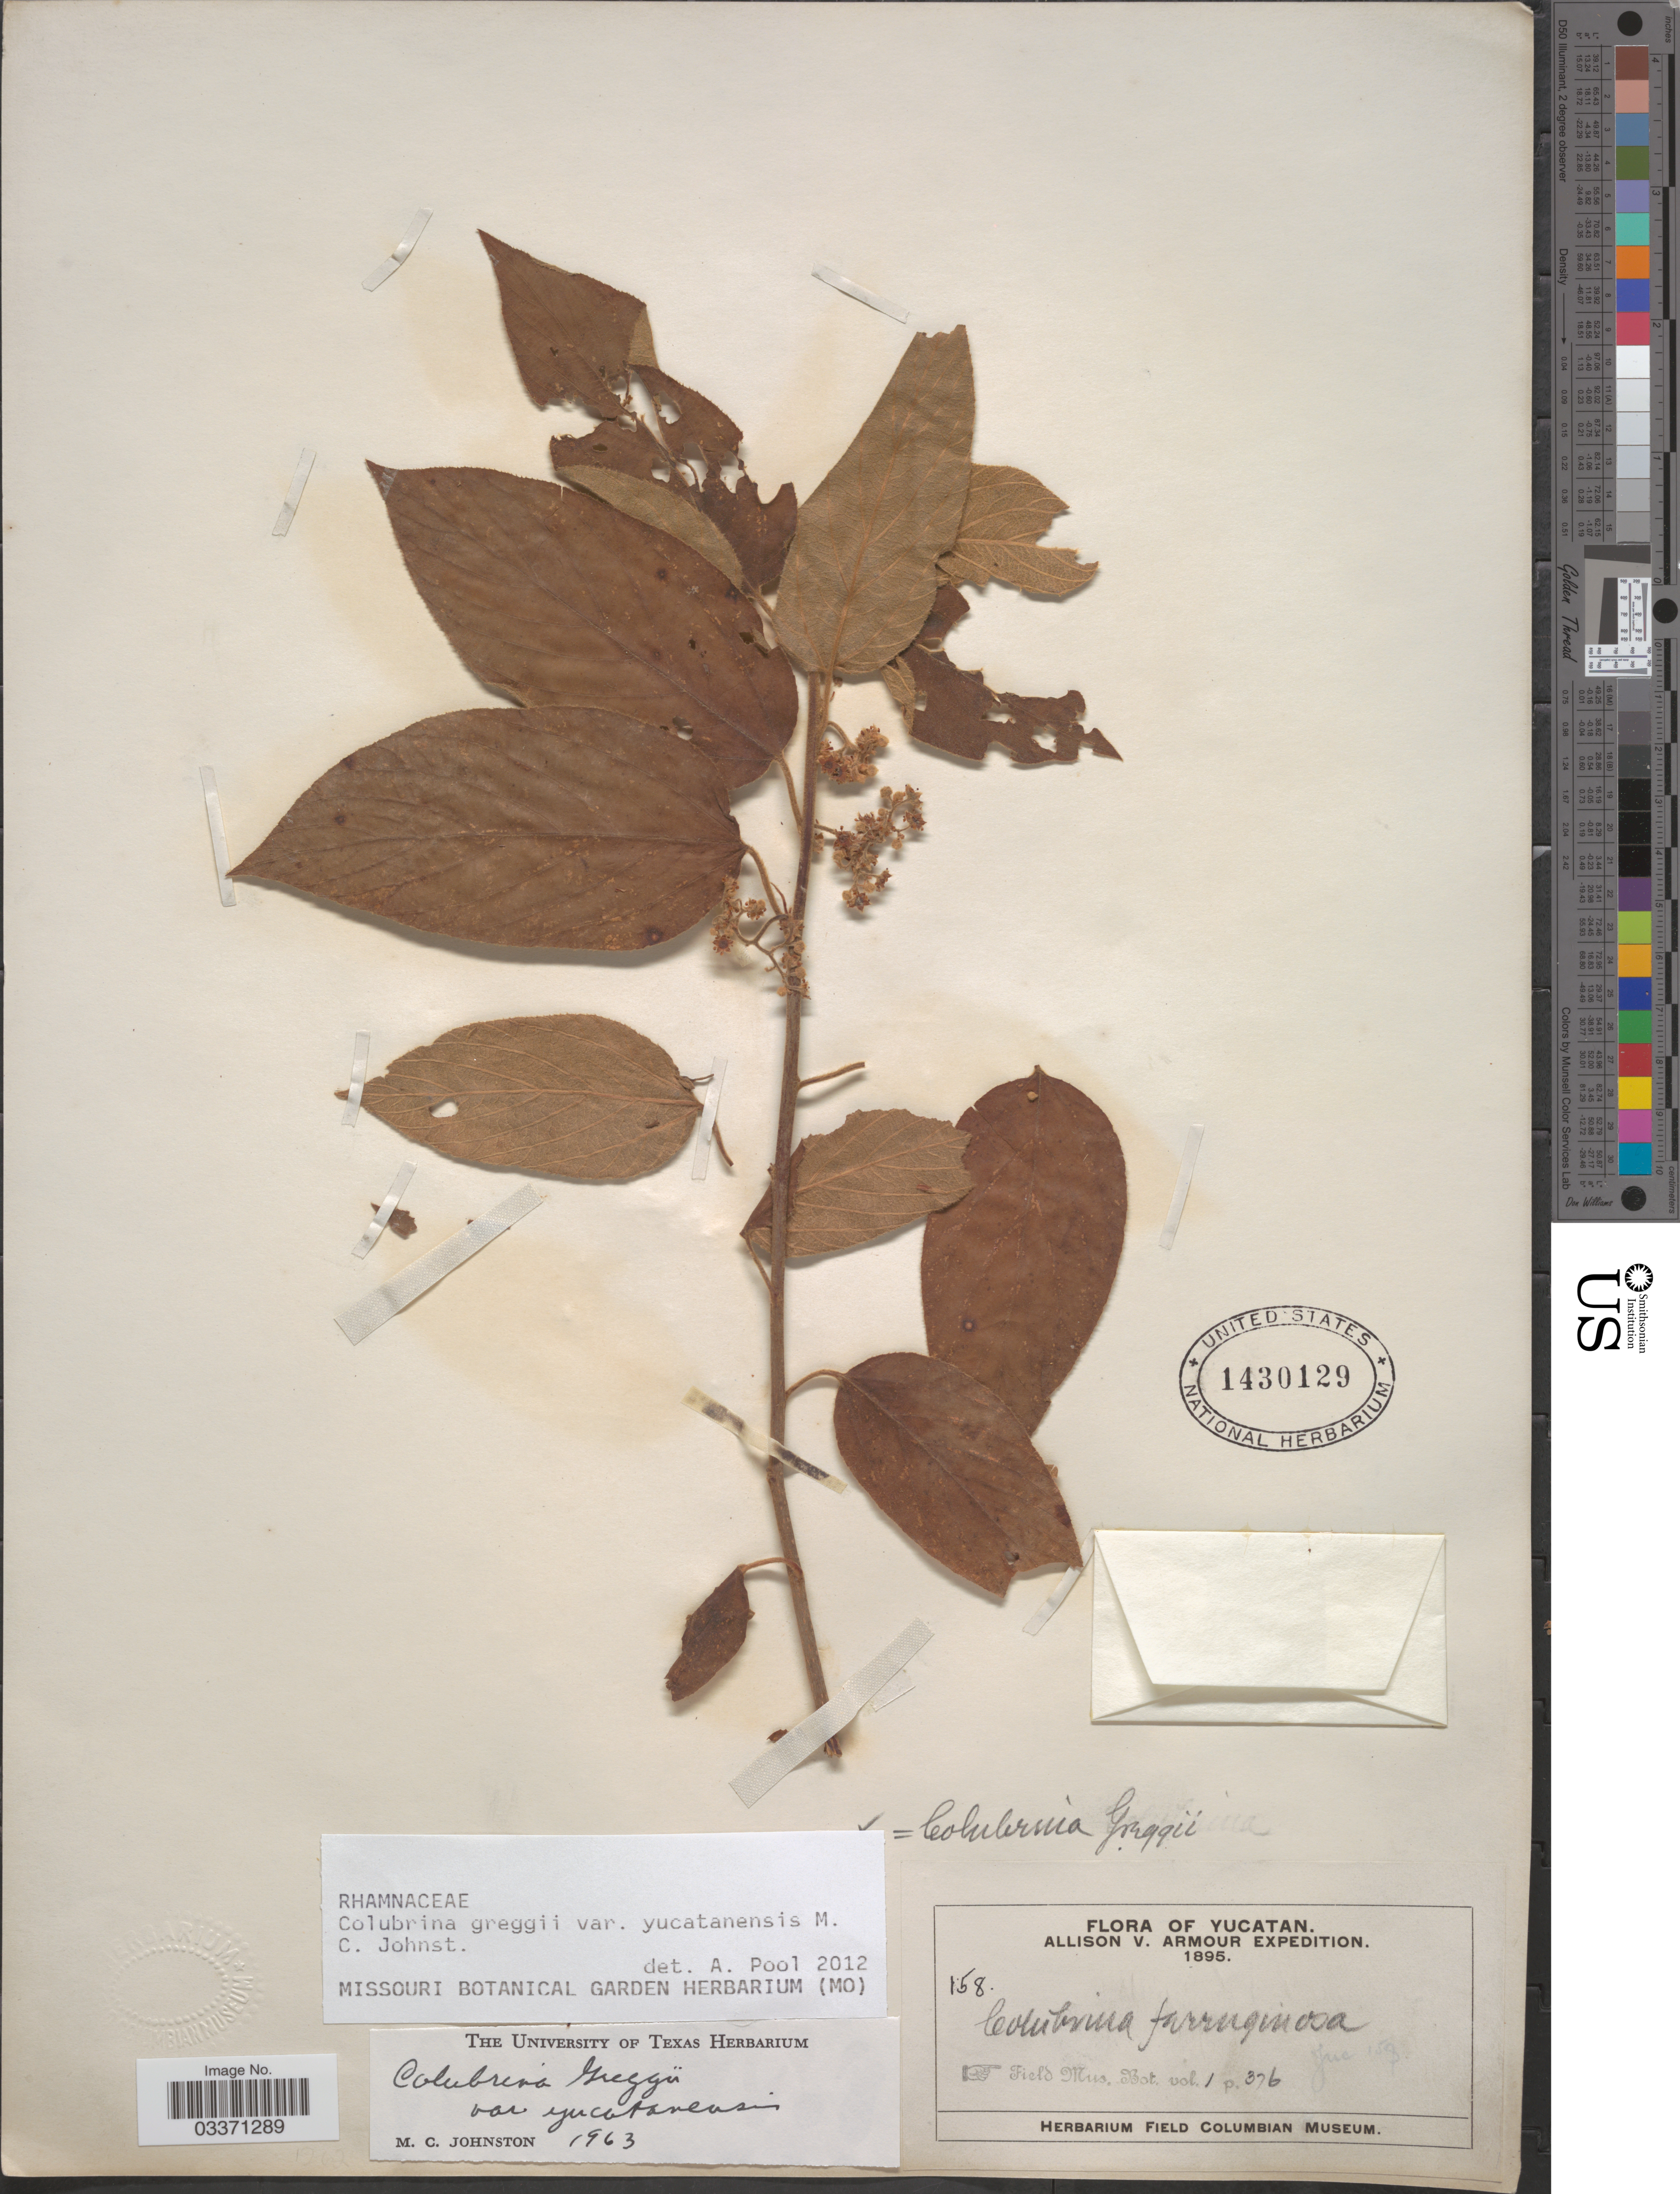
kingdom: Plantae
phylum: Tracheophyta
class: Magnoliopsida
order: Rosales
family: Rhamnaceae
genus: Colubrina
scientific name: Colubrina greggii var. yucatanensis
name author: M.C. Johnst.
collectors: Allison V. Armour Expedition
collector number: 158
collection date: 1895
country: Mexico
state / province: Yucatán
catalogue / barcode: US 1430129